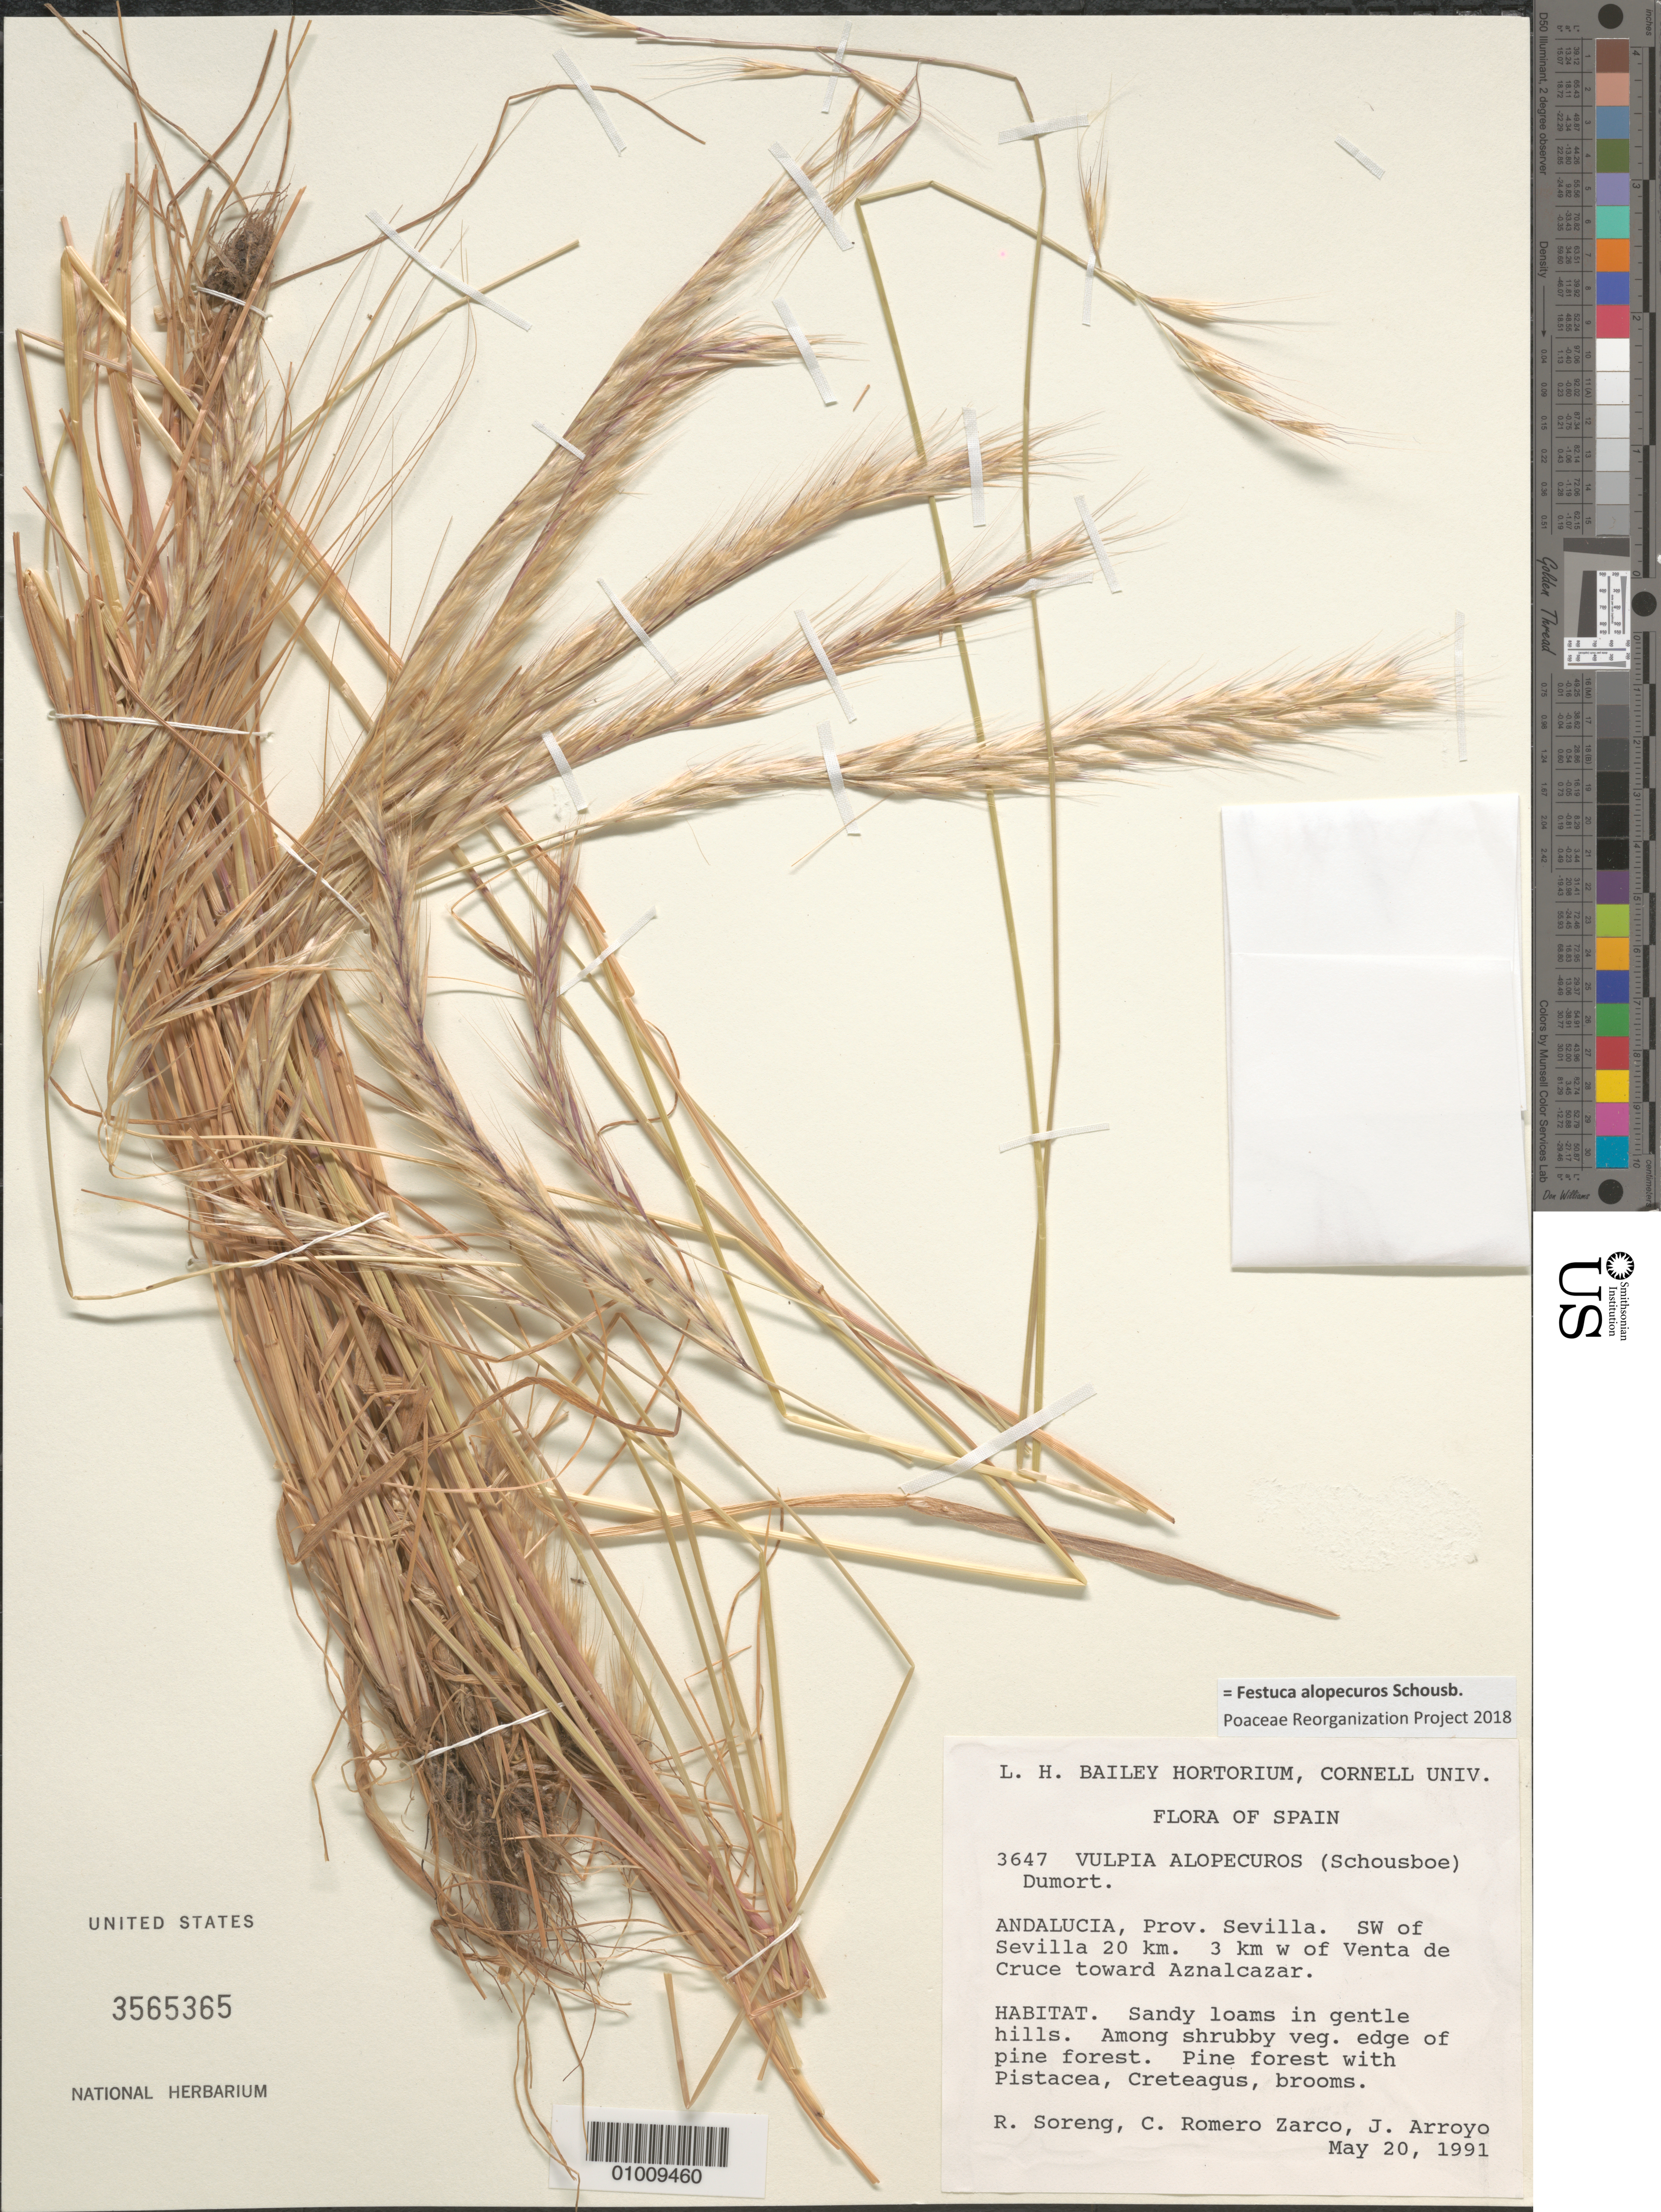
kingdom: Plantae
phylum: Tracheophyta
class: Liliopsida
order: Poales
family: Poaceae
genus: Festuca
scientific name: Festuca alopecuros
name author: Schousb.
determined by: Poaceae Reorganization Project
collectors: R. J. Soreng, C. Romero Zarco & J. Arroyo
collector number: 3647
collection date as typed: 20 May 1991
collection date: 1991-05-20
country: Spain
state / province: Andalucia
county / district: Sevilla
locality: SW of Sevilla 20 km 3 km W of Venta de Cruce toward Aznalcazar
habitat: Sandy loams in gentle hills. Among shruby veg. edge of Pinus forest with Pistacea, Cretagus, brooms.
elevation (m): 30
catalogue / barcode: US 3565365